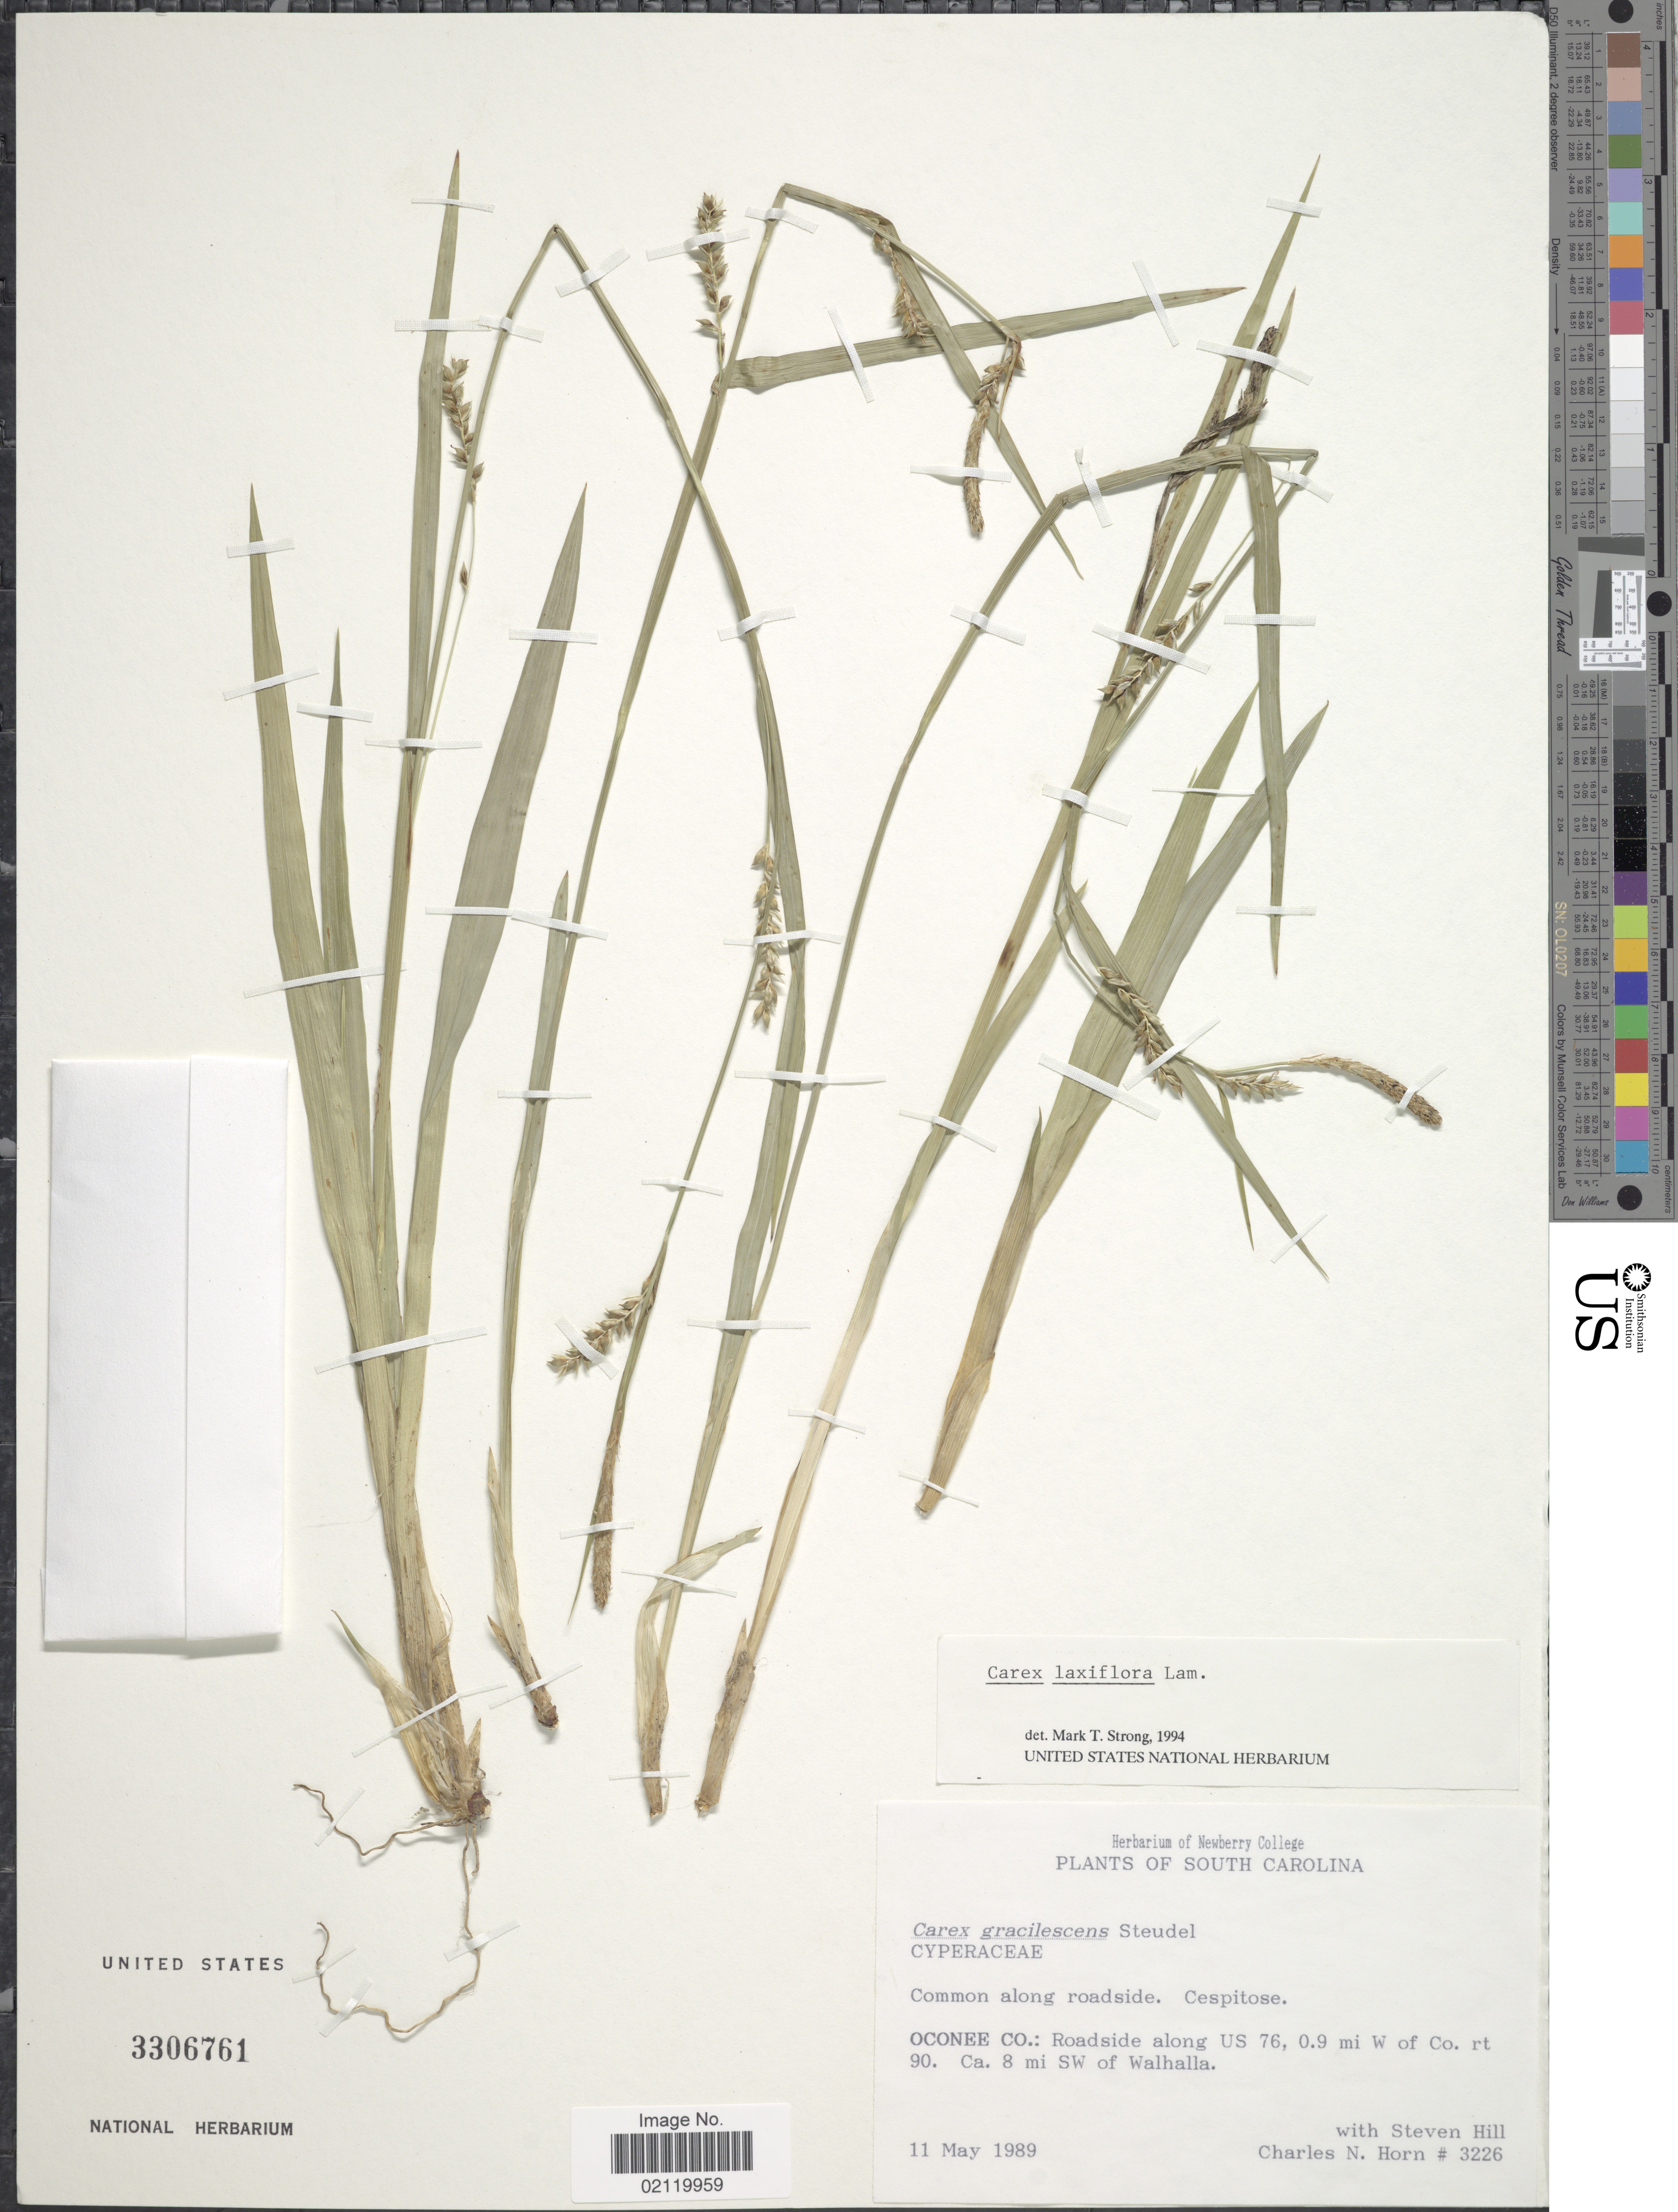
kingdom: Plantae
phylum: Tracheophyta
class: Liliopsida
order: Poales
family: Cyperaceae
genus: Carex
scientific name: Carex laxiflora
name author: Lam.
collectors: C. N. Horn & S. R. Hill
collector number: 3226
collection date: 1989-05-11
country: United States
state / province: South Carolina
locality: Oconee Co.: Roadside along US 76, 0.9 mi W of Co. rt 90. Ca. 8 mi SW of Walhalla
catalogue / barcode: US 3306761